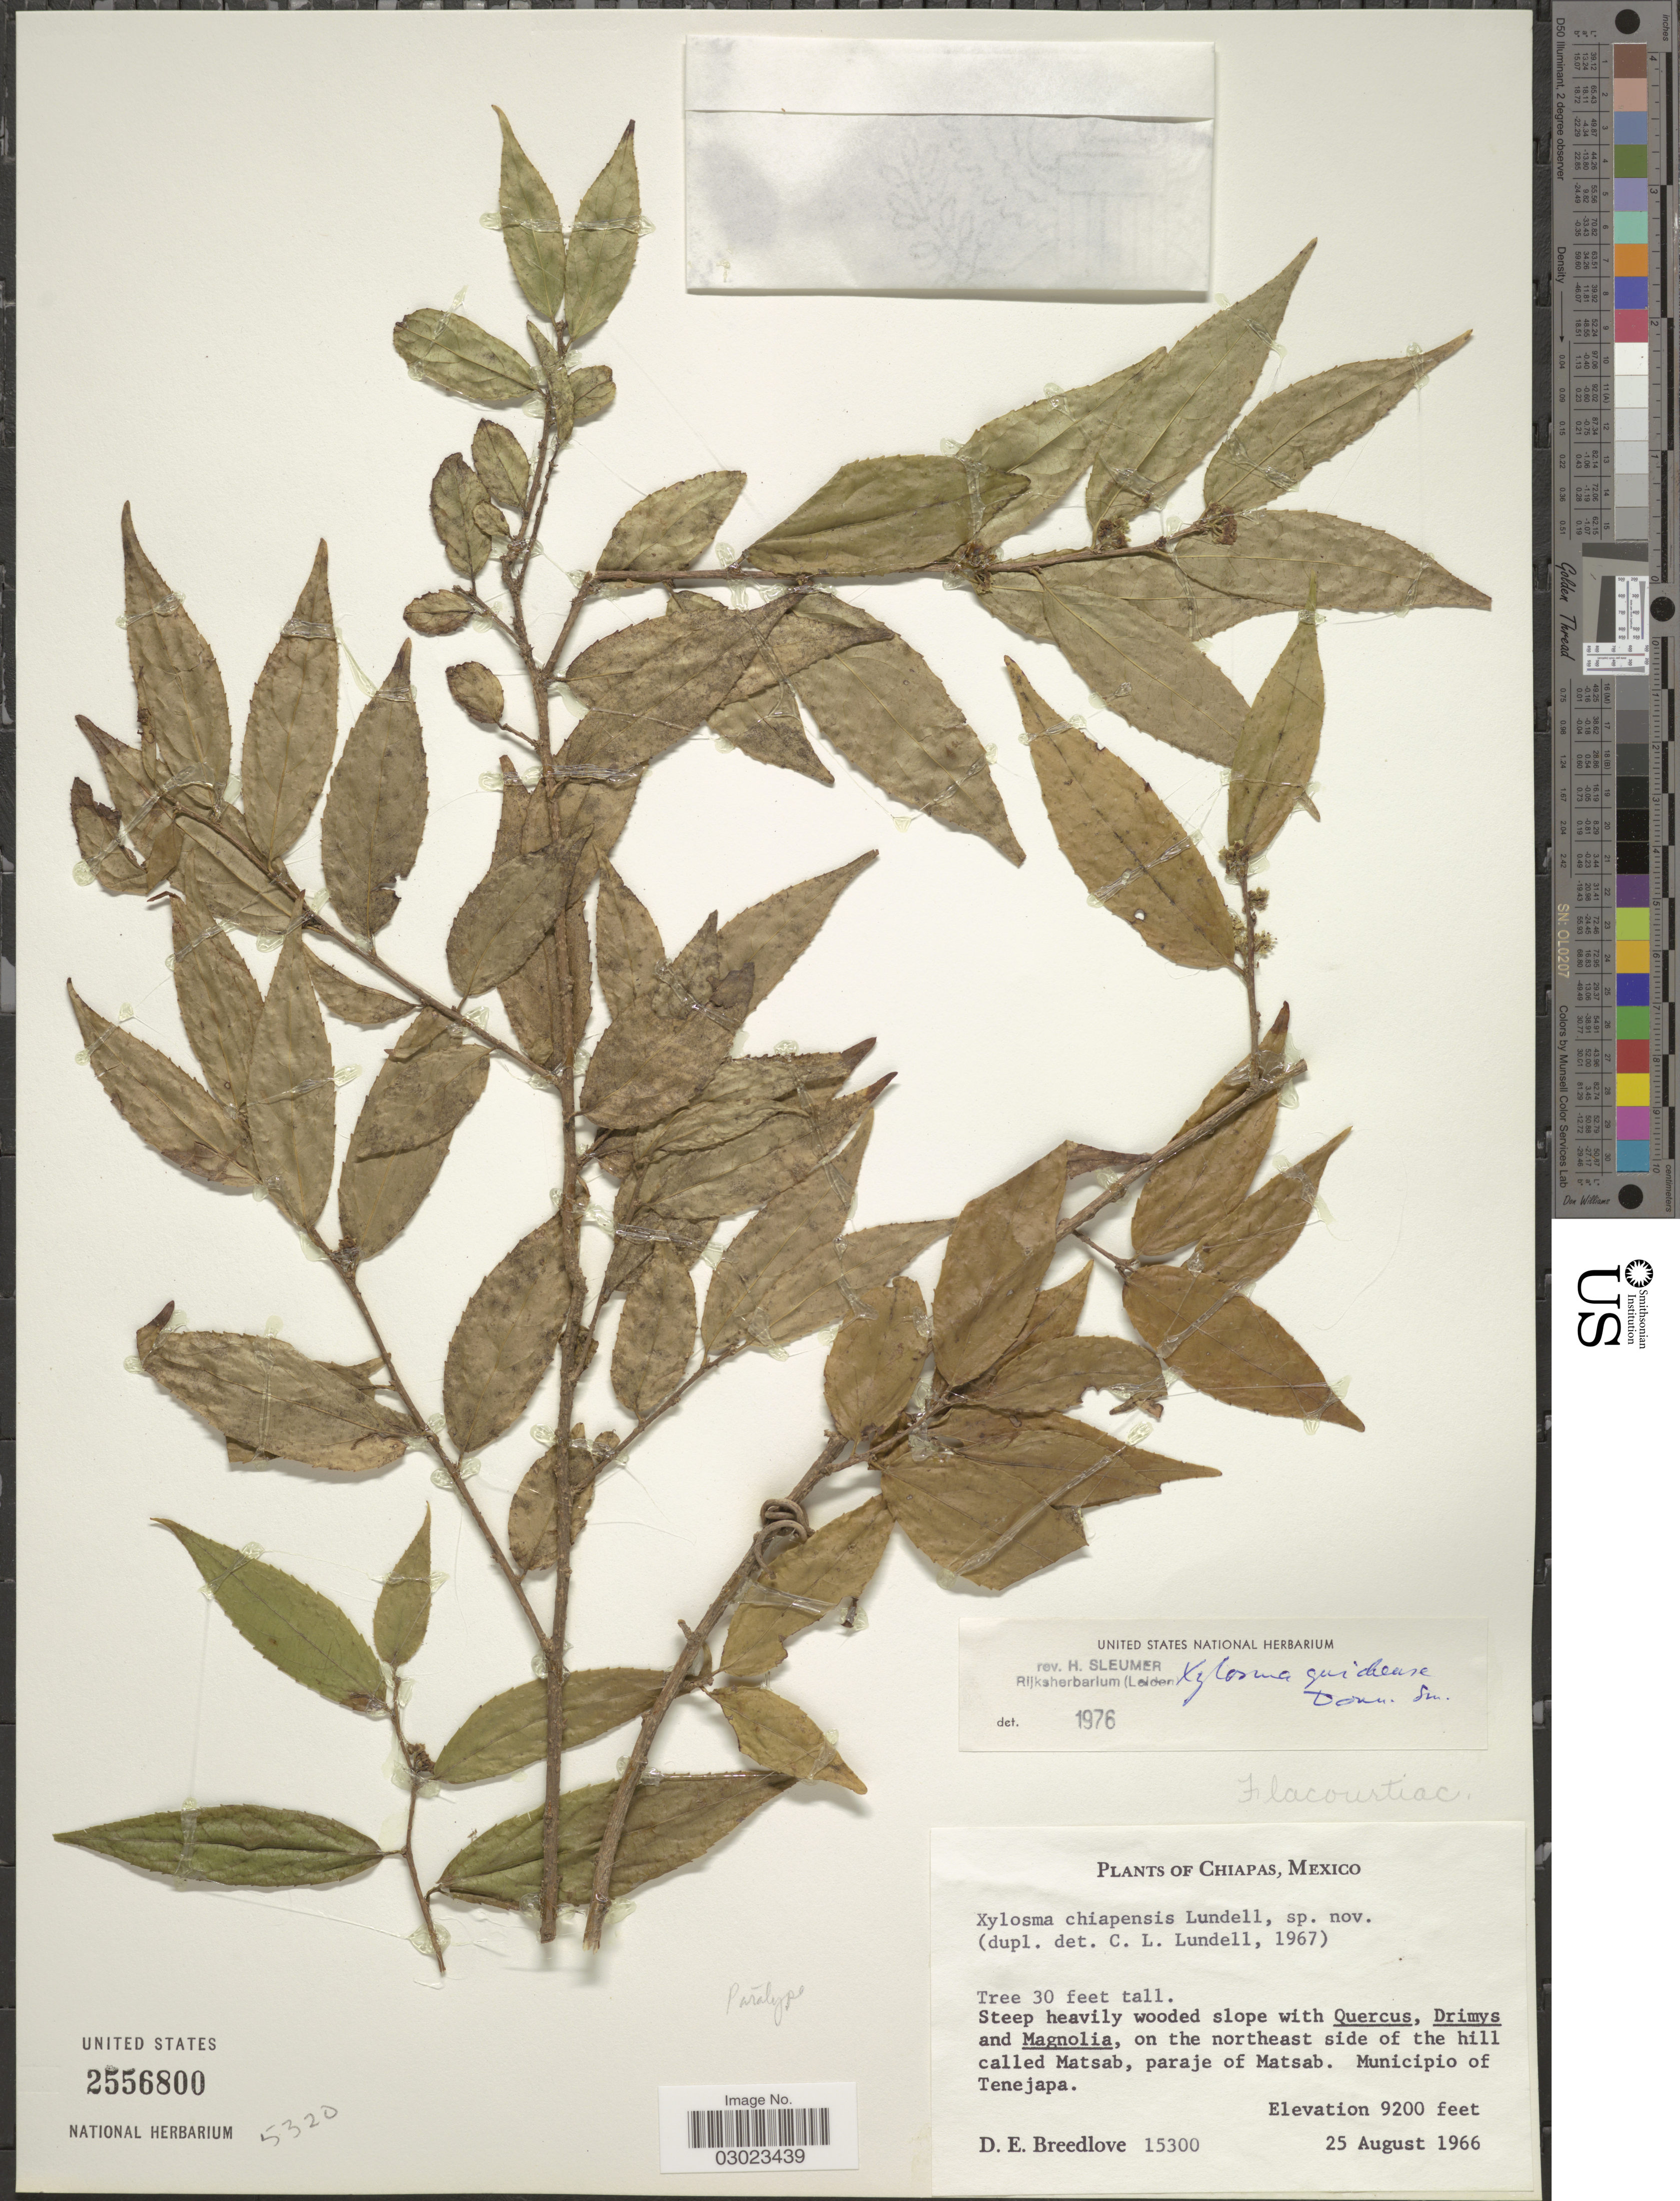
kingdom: Plantae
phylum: Tracheophyta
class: Magnoliopsida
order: Malpighiales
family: Salicaceae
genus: Xylosma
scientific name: Xylosma quichensis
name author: Donn. Sm.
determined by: Sleumer, H. O.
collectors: D. E. Breedlove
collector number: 15300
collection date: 1966-08-25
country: Mexico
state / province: Chiapas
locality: On the northeast side of the hill called Matsab, paraje of Matsab. Municipio of Tenejapa.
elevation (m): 2804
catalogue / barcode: US 2556800